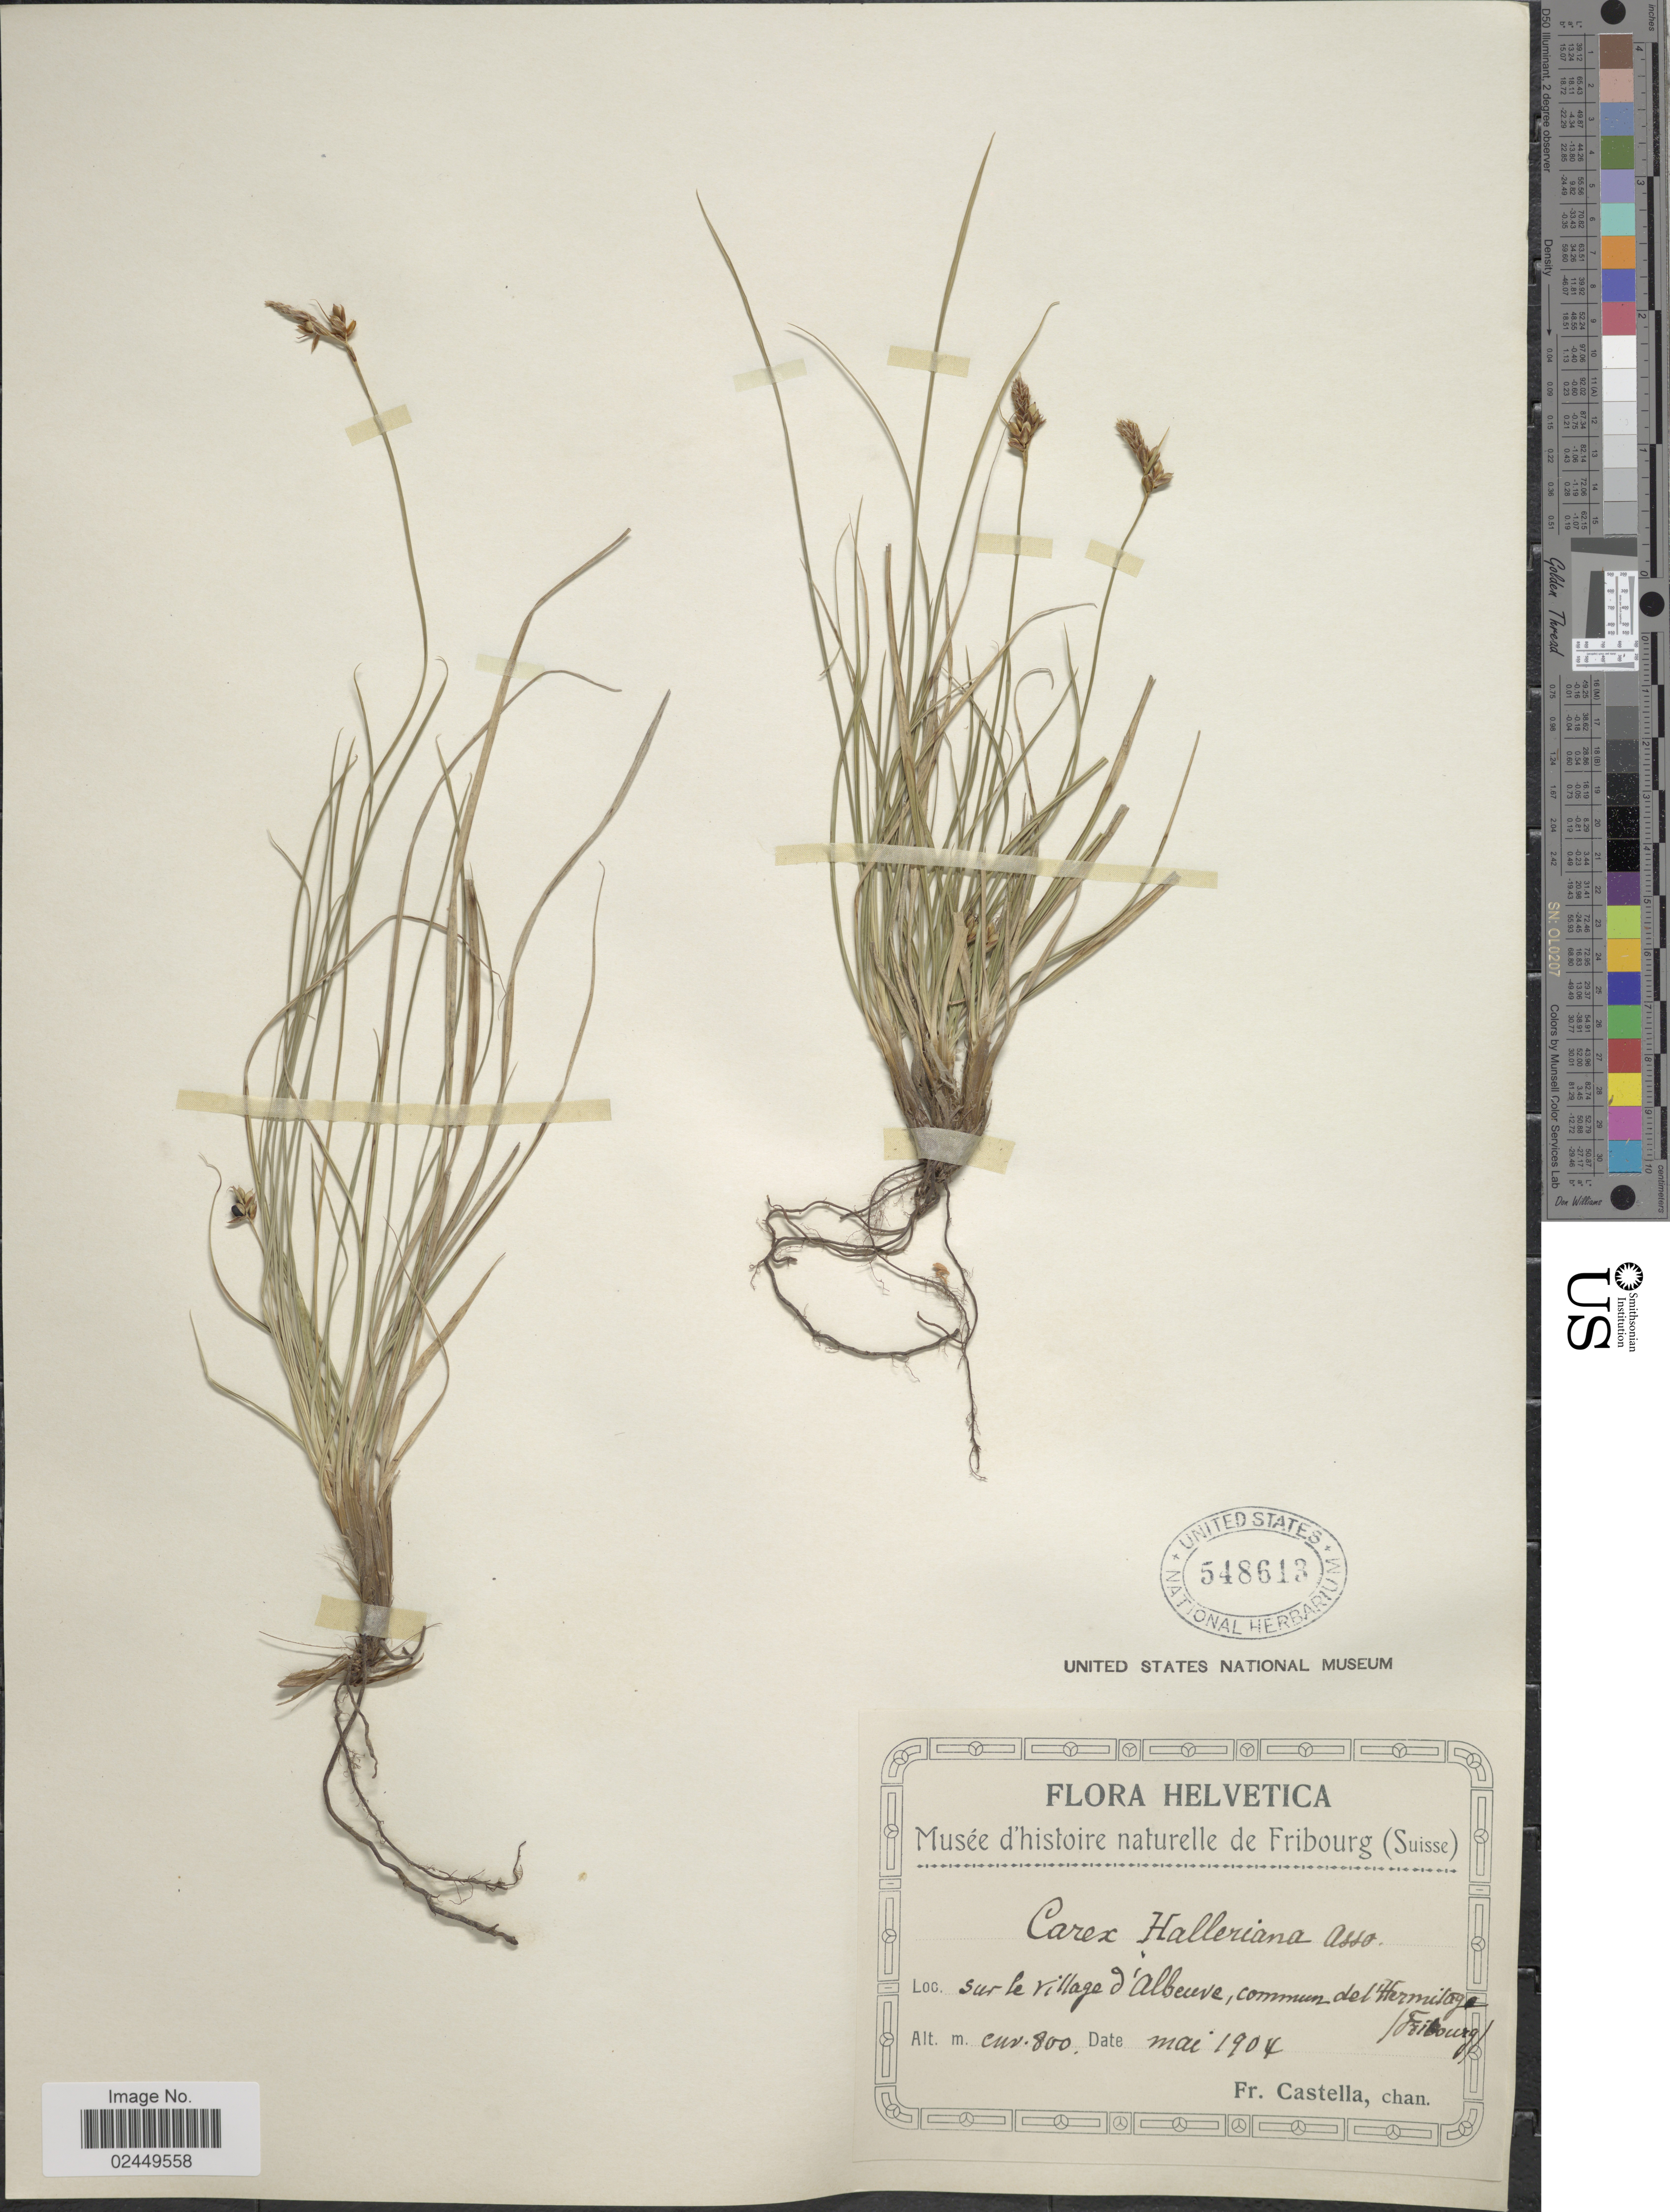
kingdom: Plantae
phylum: Tracheophyta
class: Liliopsida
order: Poales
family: Cyperaceae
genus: Carex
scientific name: Carex halleriana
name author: Asso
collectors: Fr. Castella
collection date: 1904-05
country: Switzerland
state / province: Fribourg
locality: Sur le village d'Alleuve, commun del Hermitage (Fribourg).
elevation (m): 800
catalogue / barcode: US 548613